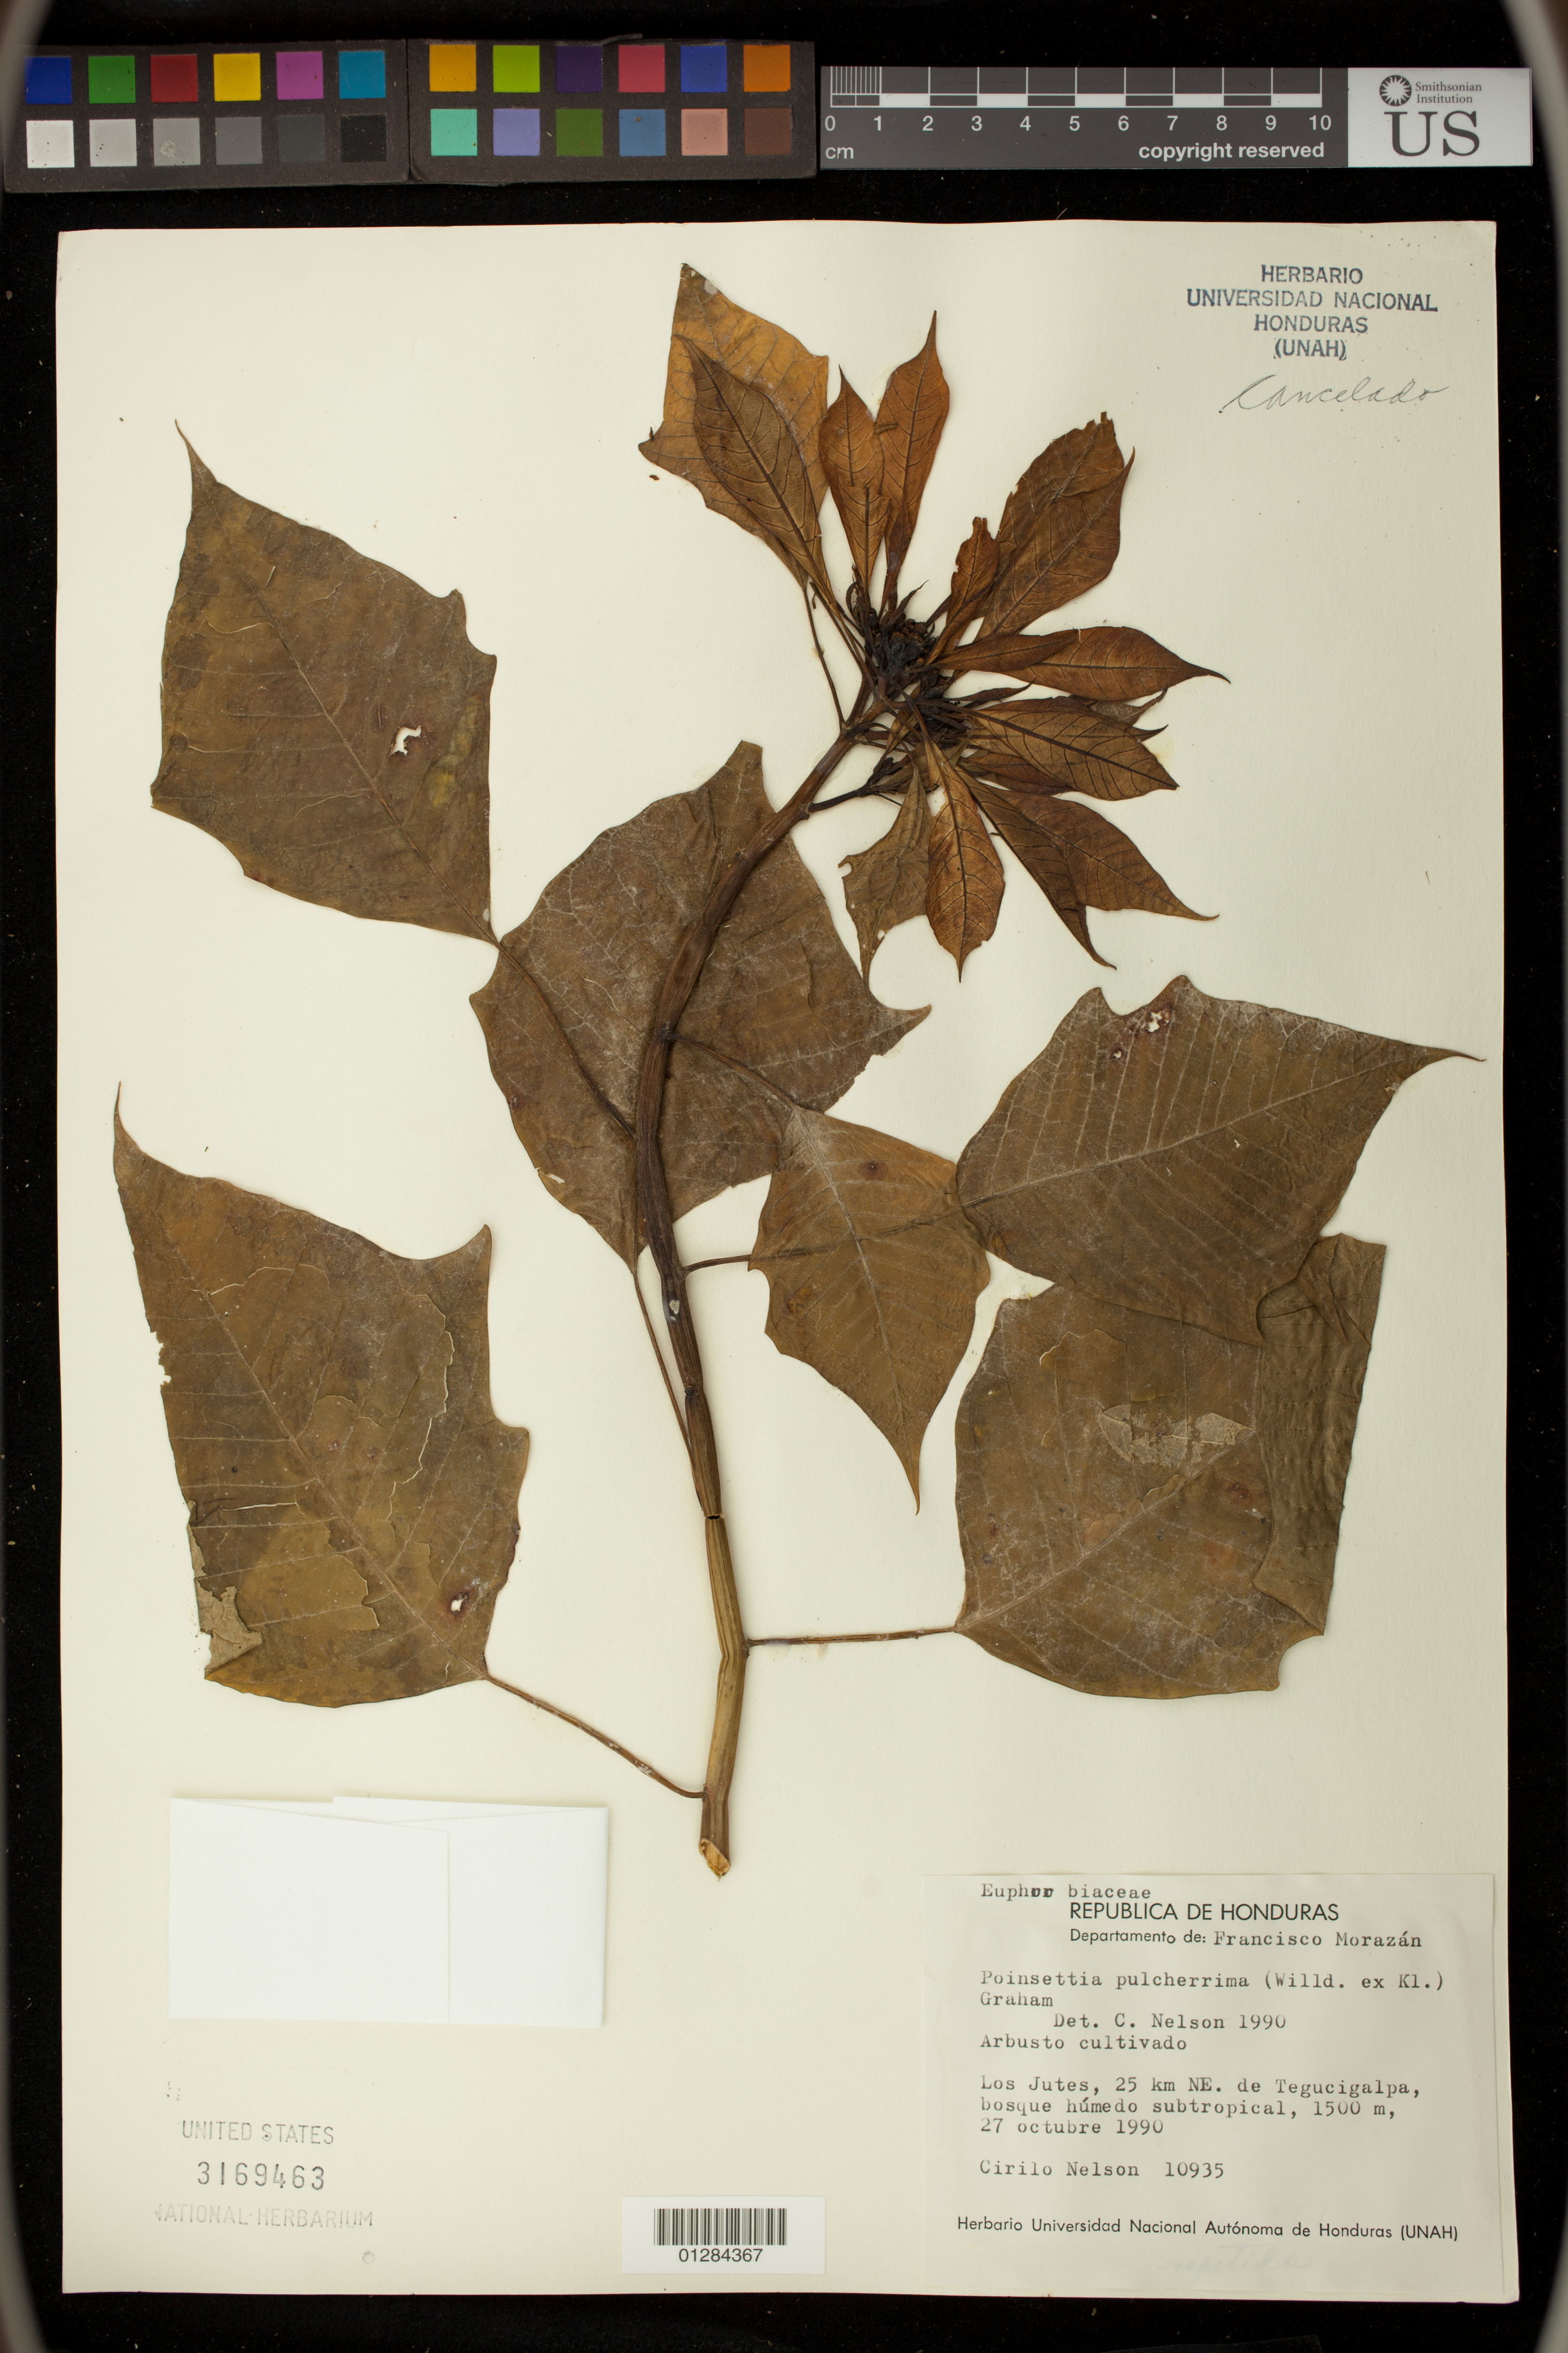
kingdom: Plantae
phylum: Tracheophyta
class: Magnoliopsida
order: Malpighiales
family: Euphorbiaceae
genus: Euphorbia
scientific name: Euphorbia pulcherrima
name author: Willd. ex Klotzsch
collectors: C. Nelson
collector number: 10935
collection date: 1990-10-27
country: Honduras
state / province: Fco. Morazán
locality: Los Jutes, 25 km NE of Tegucigalpa.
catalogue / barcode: US 3169463